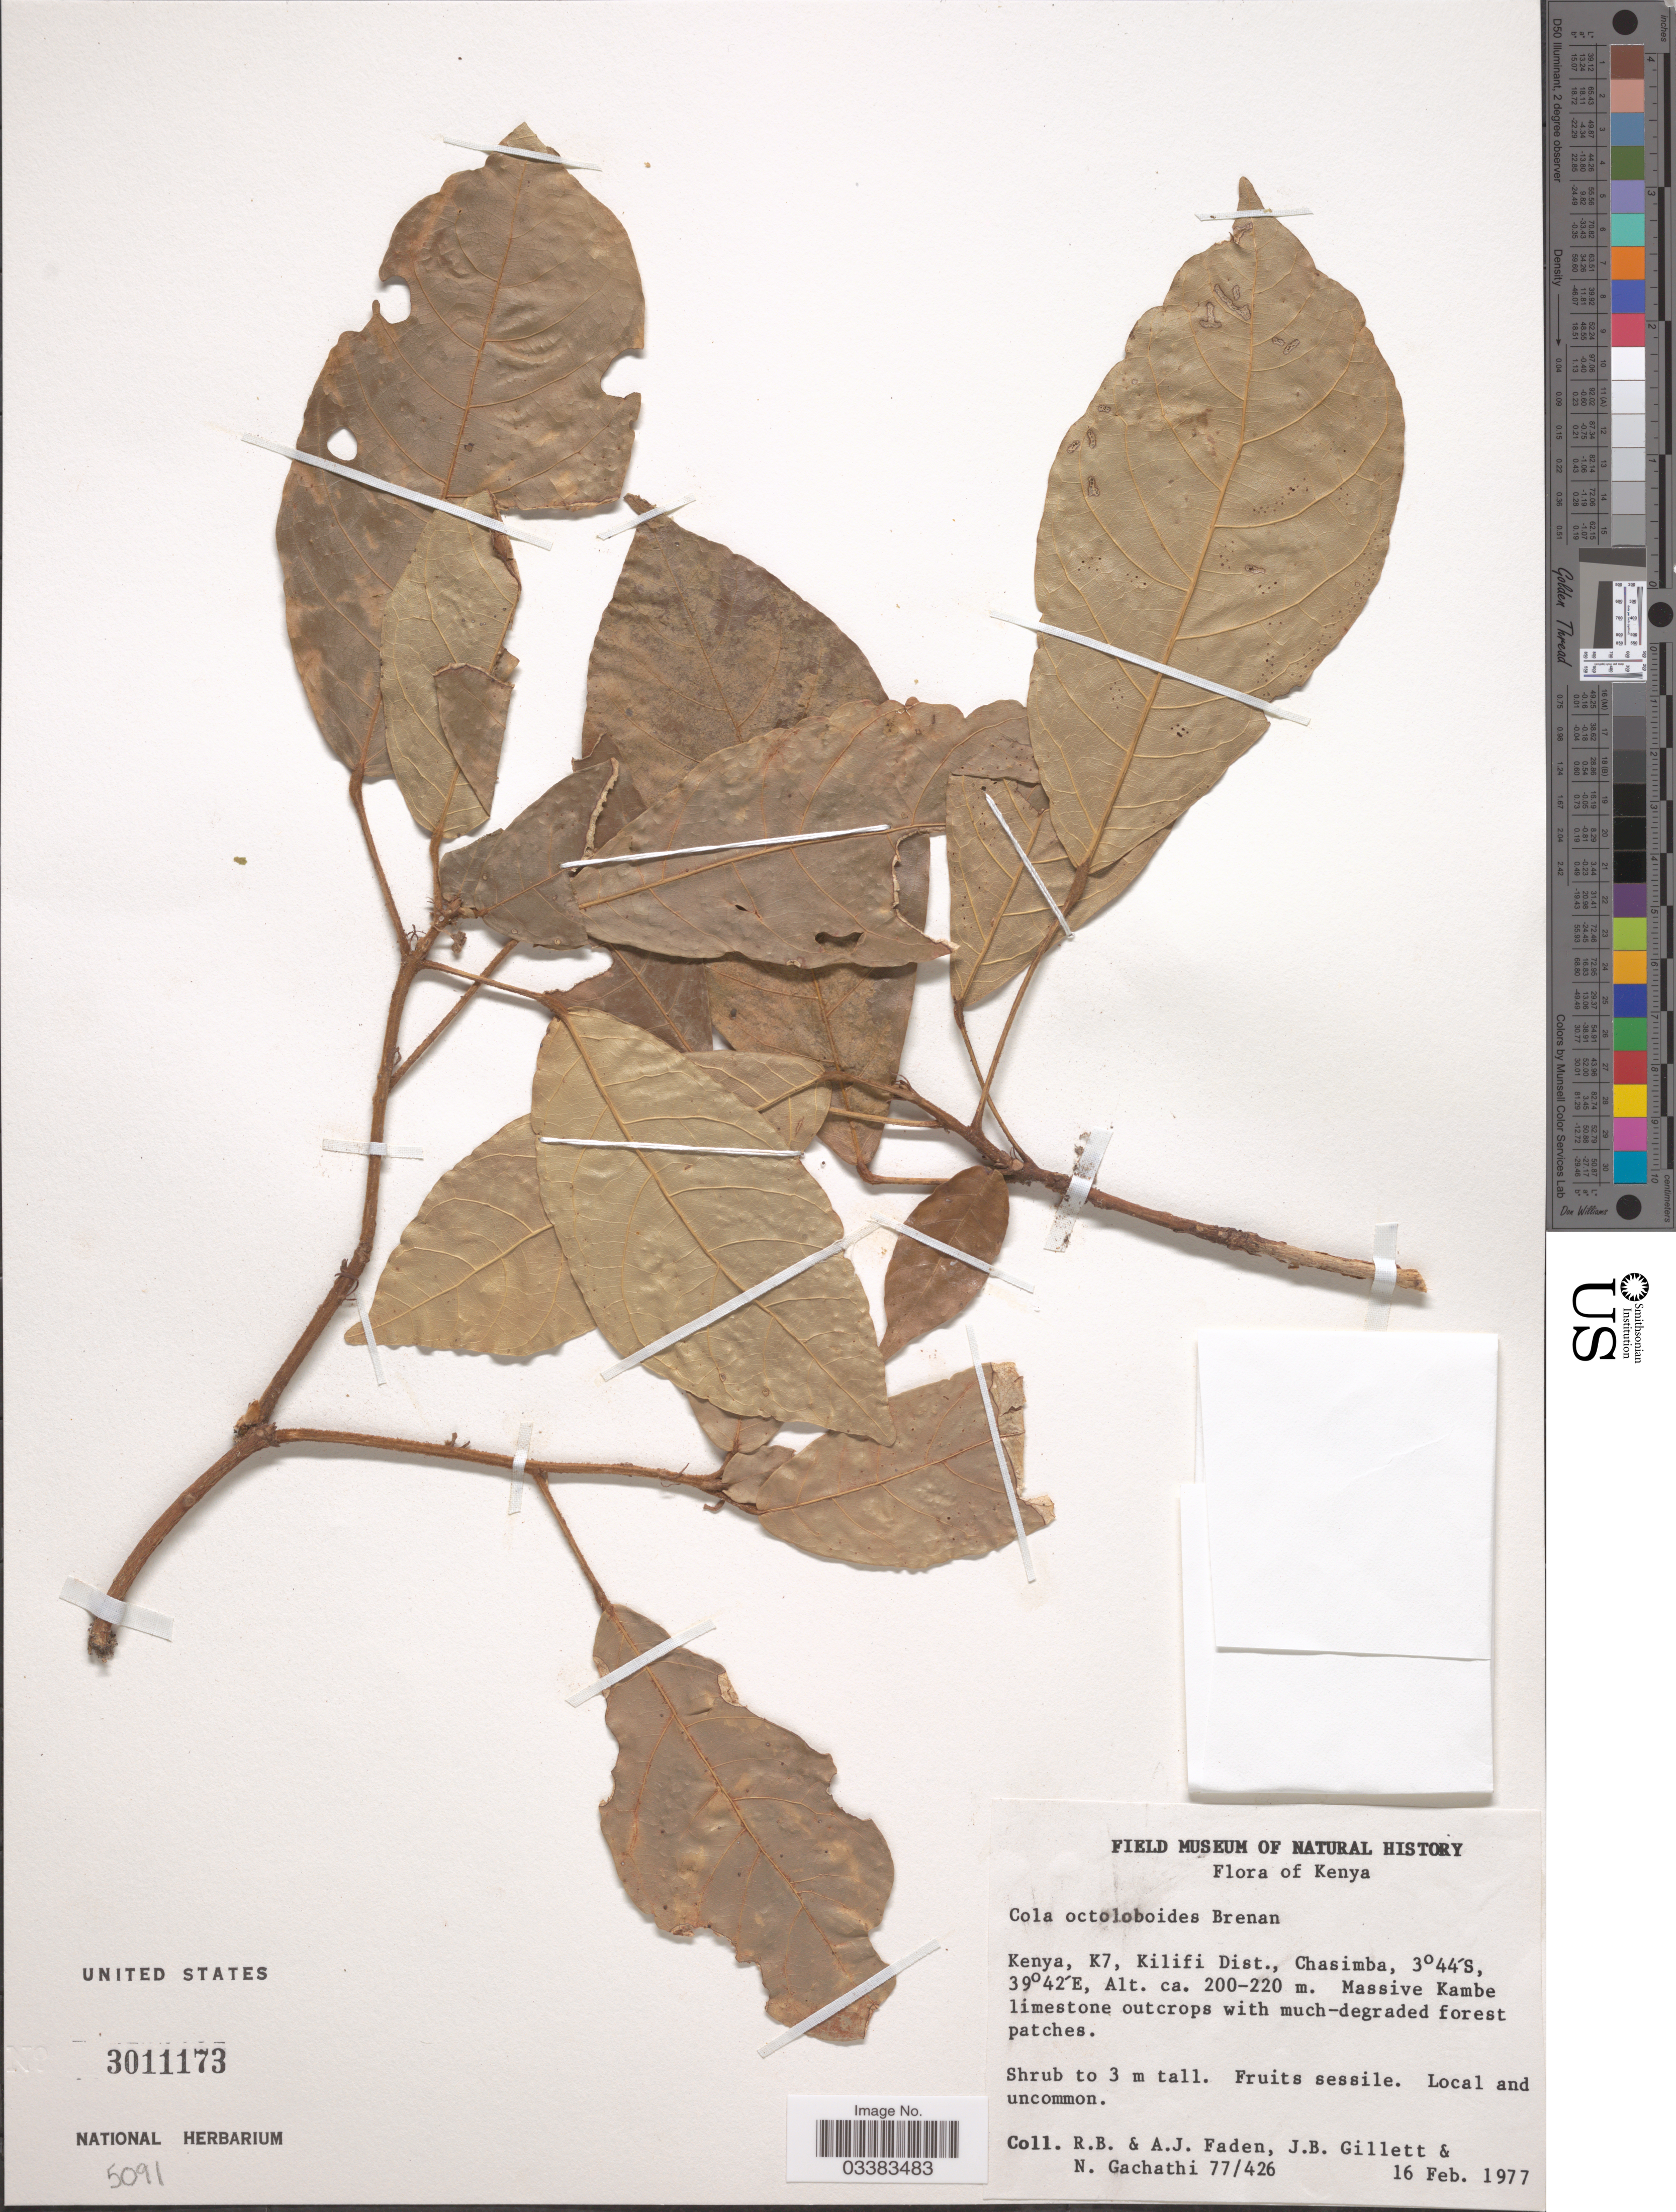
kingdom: Plantae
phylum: Tracheophyta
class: Magnoliopsida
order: Malvales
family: Malvaceae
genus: Cola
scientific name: Cola octoloboides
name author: Brenan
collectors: R. B. Faden, A. J. Faden, J. B. Gillett & N. Gachathi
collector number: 77/426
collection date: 1977-02-16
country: Kenya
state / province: Kilifi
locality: K7, Kilifi Dist., Chasimba.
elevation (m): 200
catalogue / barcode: US 3011173